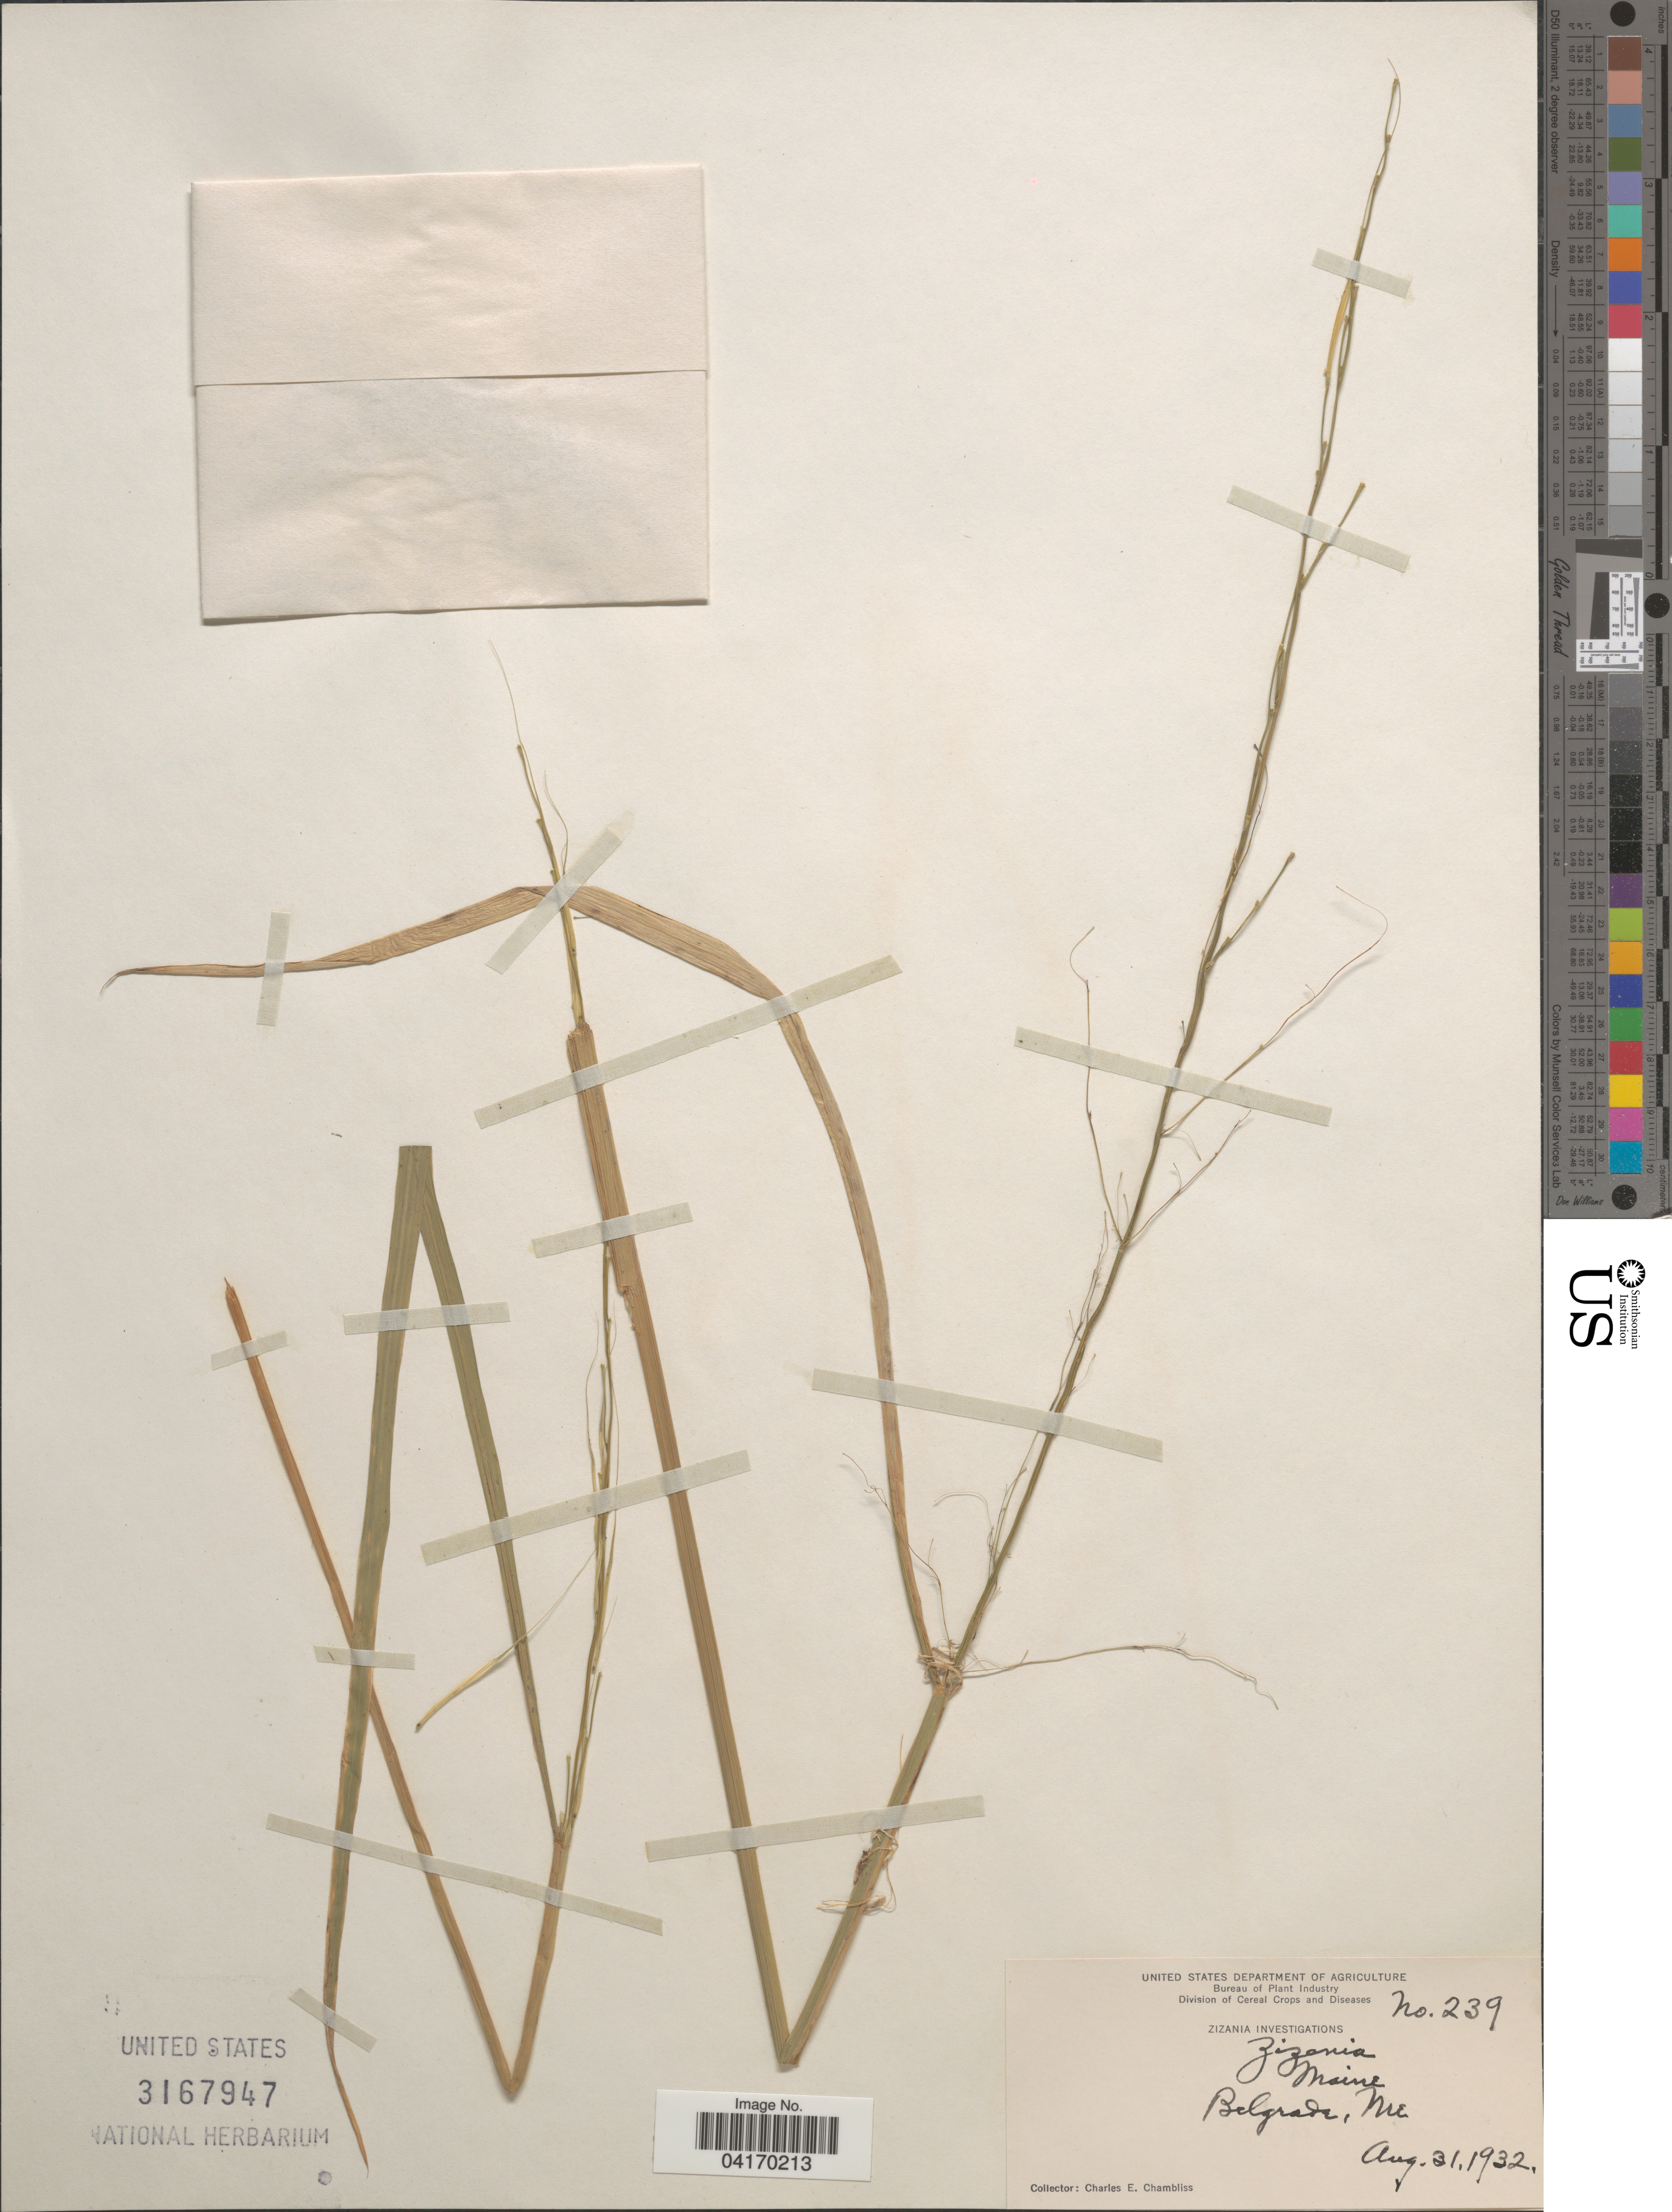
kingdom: Plantae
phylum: Tracheophyta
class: Liliopsida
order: Poales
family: Poaceae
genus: Zizania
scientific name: Zizania palustris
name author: L.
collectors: C. Chambliss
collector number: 239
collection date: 1932-08-31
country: United States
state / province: Maine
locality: Belgrade.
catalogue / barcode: US 3167947